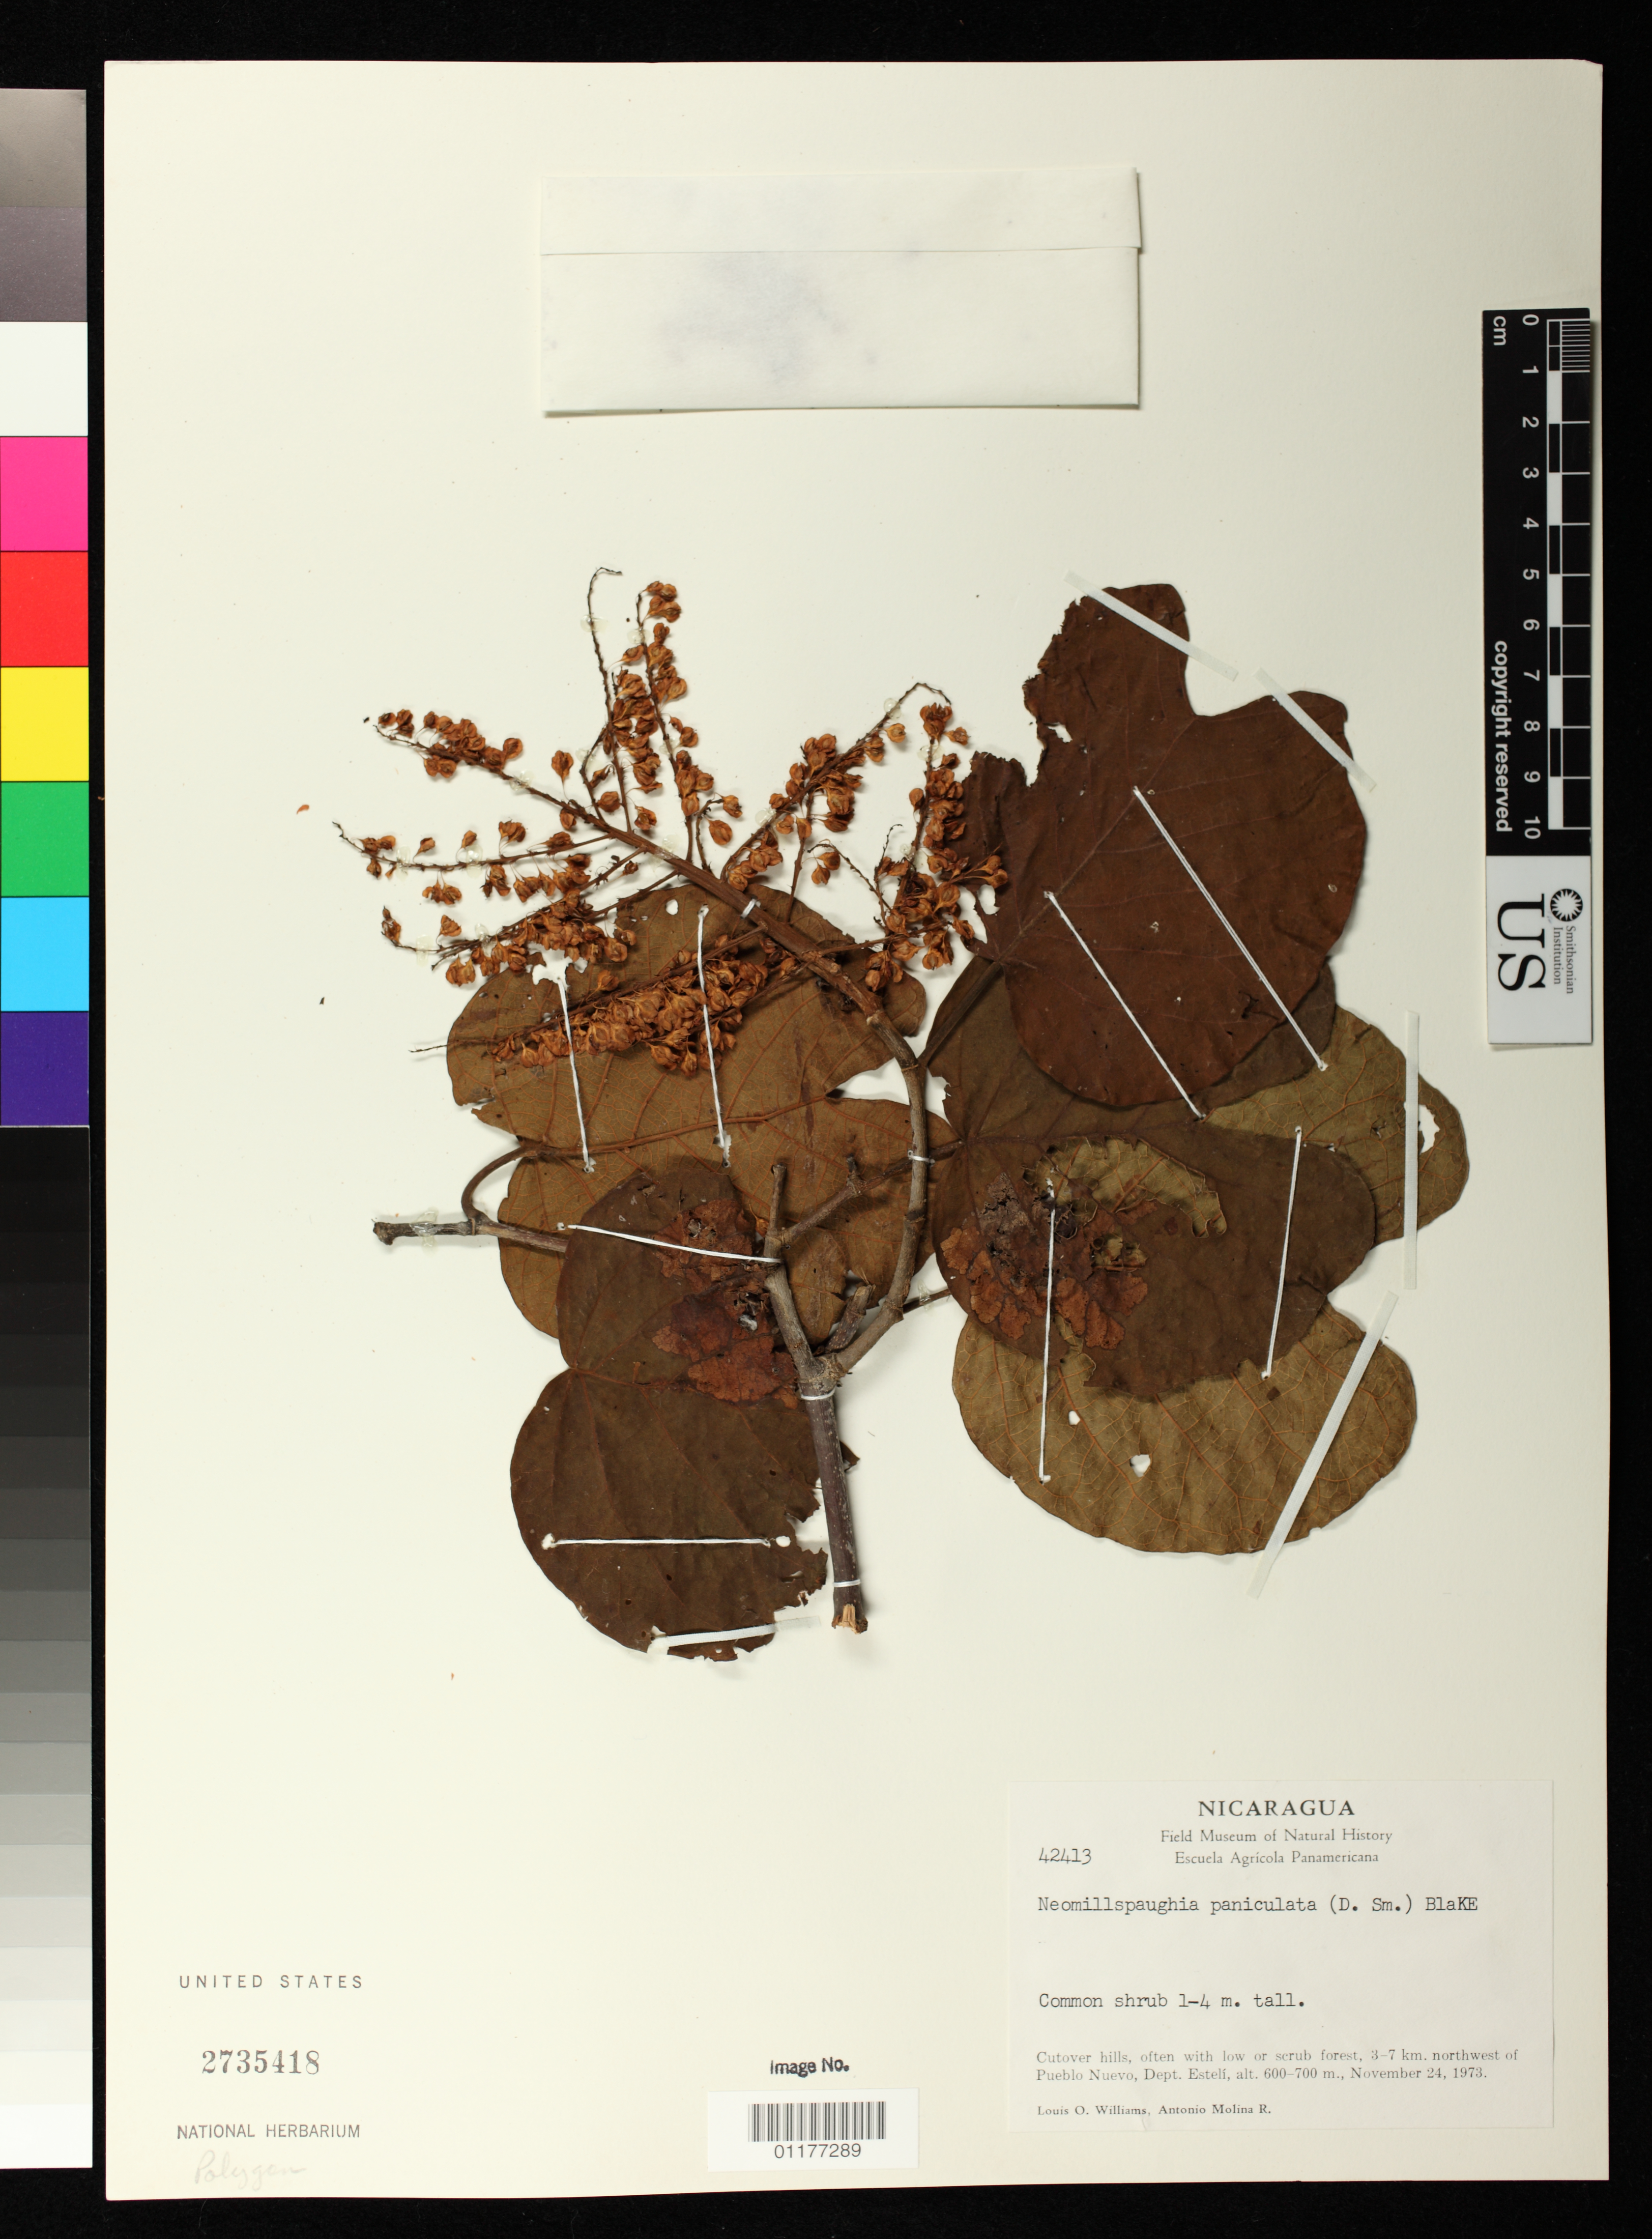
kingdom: Plantae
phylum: Tracheophyta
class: Magnoliopsida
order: Caryophyllales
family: Polygonaceae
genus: Neomillspaughia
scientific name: Neomillspaughia paniculata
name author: (Donn. Sm.) S.F. Blake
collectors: L. O. Williams & A. Molina R.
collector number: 42413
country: Nicaragua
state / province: Estelí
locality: NW of Pueblo Nuevo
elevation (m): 600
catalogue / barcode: US 2735418